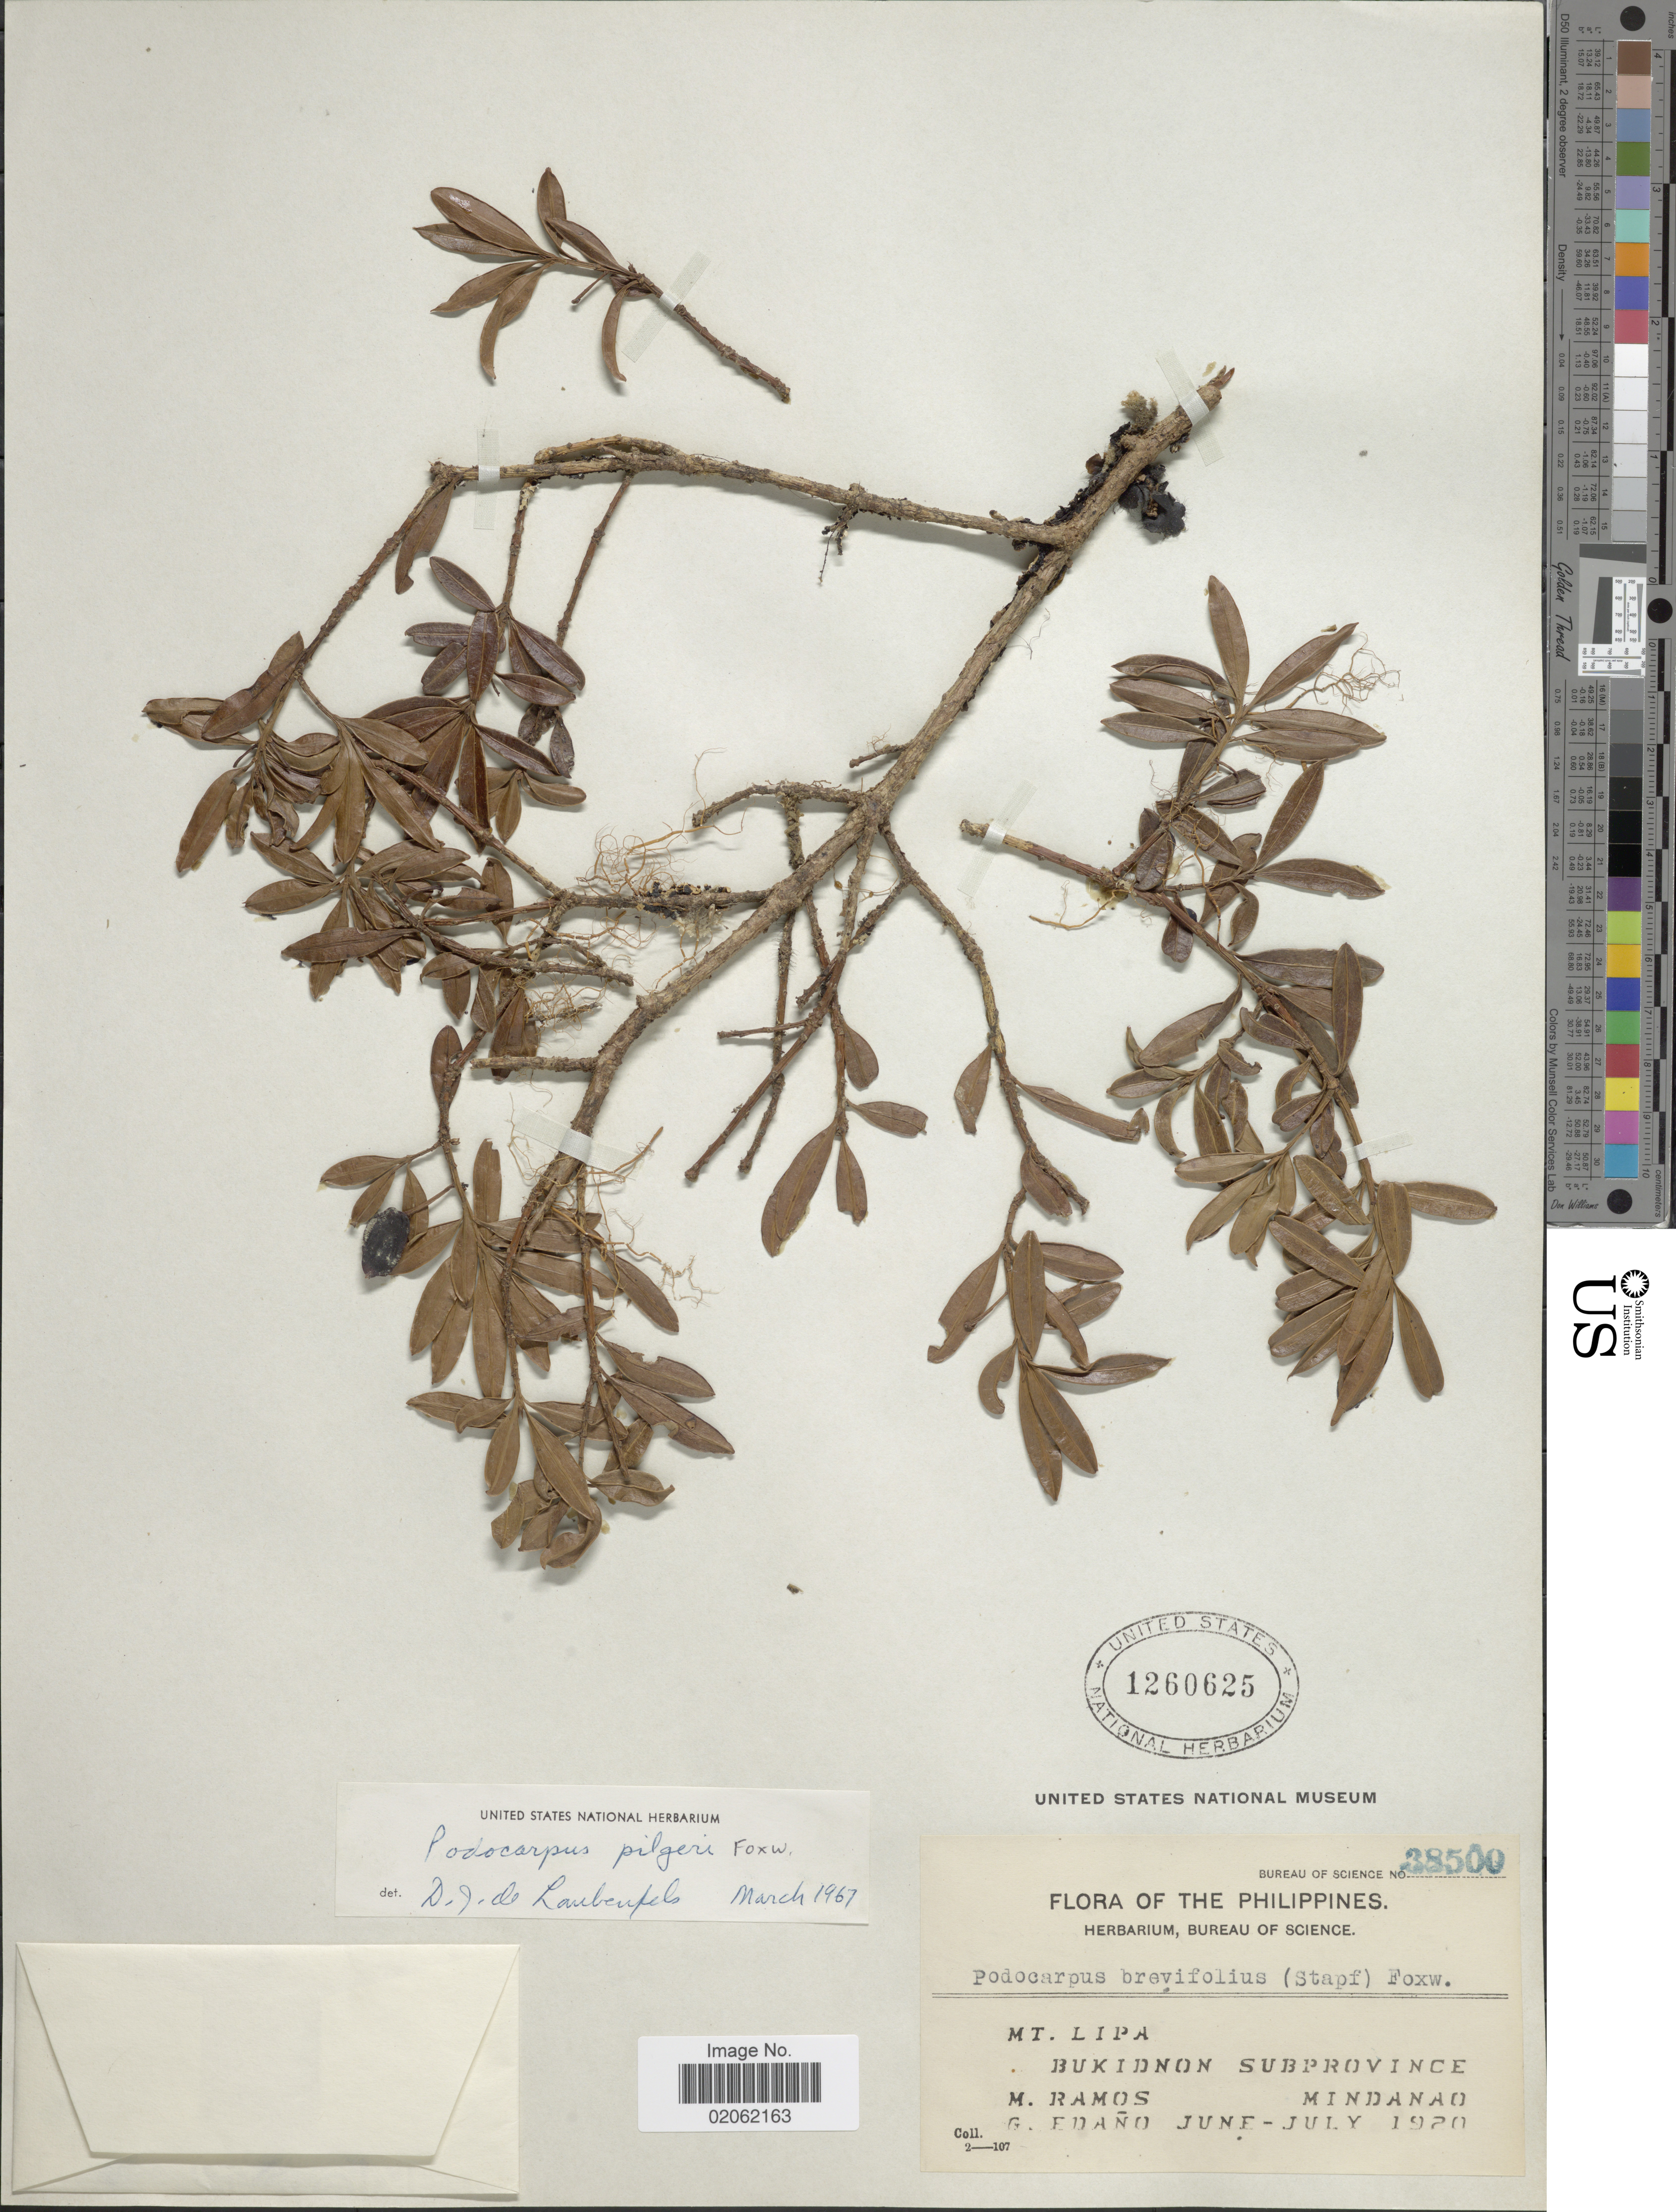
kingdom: Plantae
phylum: Tracheophyta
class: Pinopsida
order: Pinales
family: Podocarpaceae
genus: Podocarpus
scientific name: Podocarpus pilgeri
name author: Foxw.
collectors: M. Ramos & G. Edaño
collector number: Bureau of Science 38500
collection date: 1920-06/1920-07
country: Philippines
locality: Mt Lipa, Bukidnon Subprovince, Mindanao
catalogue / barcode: US 1260625